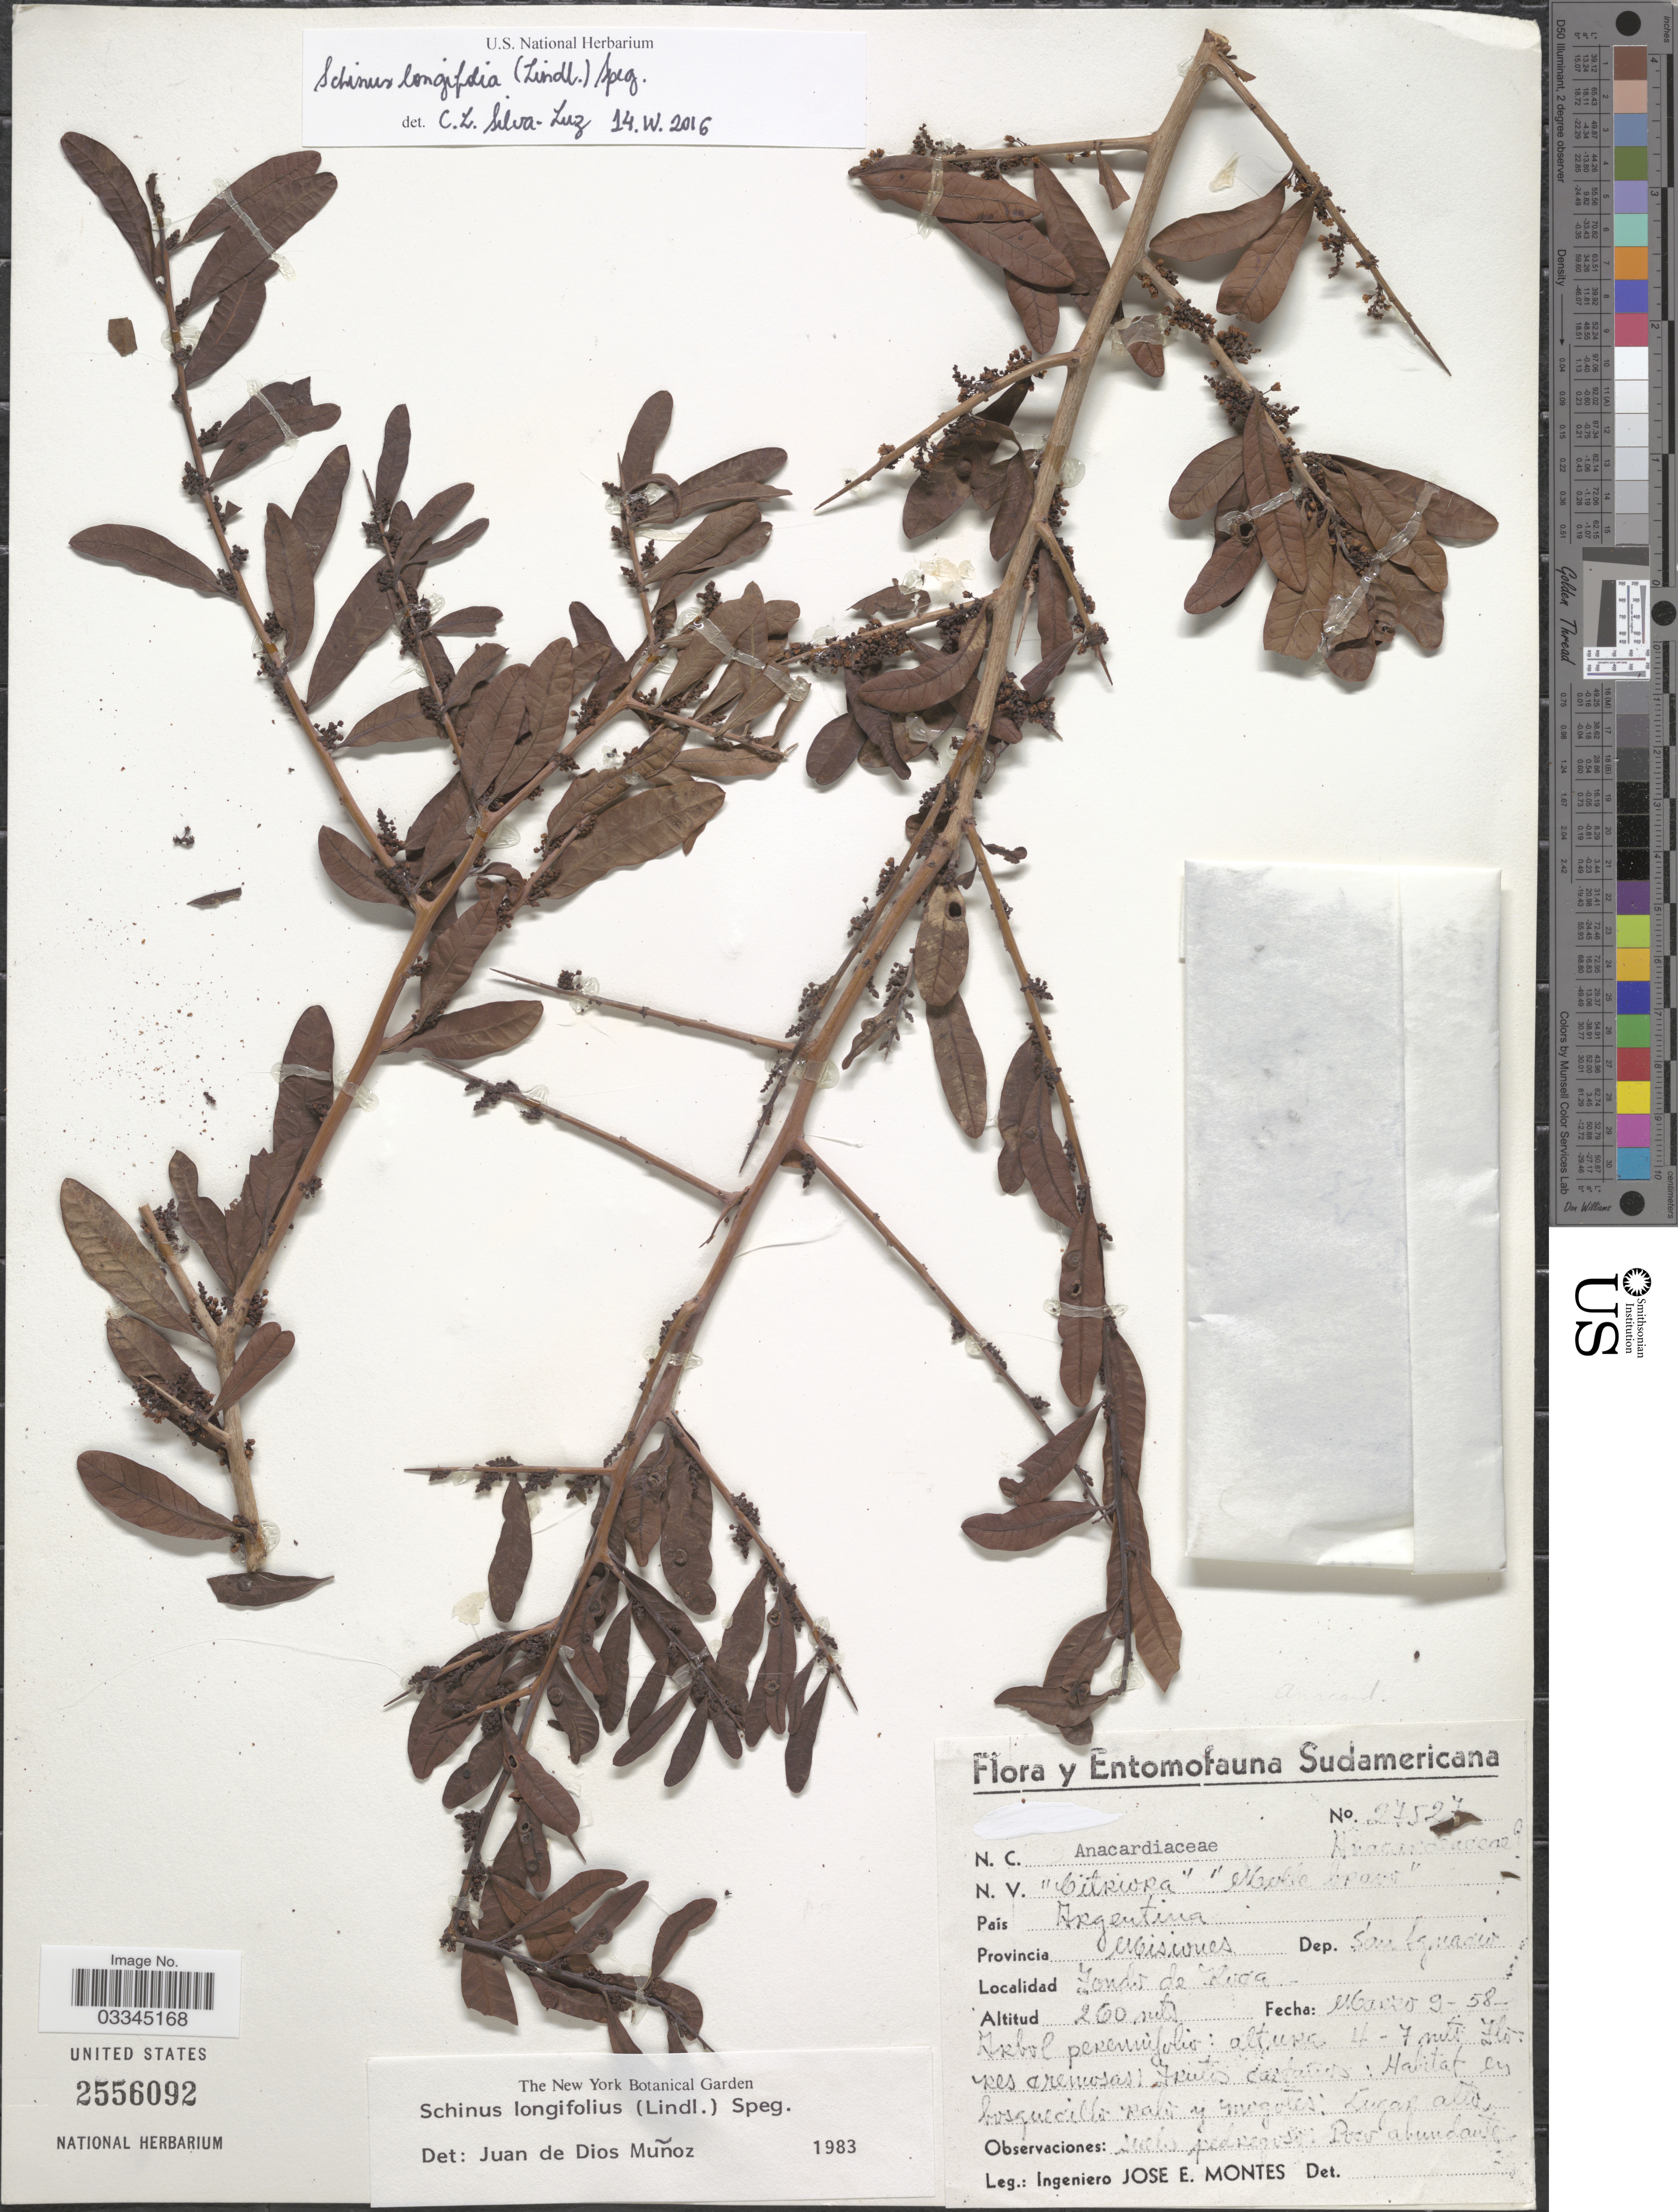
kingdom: Plantae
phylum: Tracheophyta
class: Magnoliopsida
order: Sapindales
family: Anacardiaceae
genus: Schinus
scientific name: Schinus longifolia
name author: (Lindl.) Speg.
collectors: J. E. Montes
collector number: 27527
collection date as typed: Transcribed d/m/y: 9/3/58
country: Argentina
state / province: Misiones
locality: Dep. San Ignacio, Fondo de Rosa [interpreted].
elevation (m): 260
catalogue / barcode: US 2556092